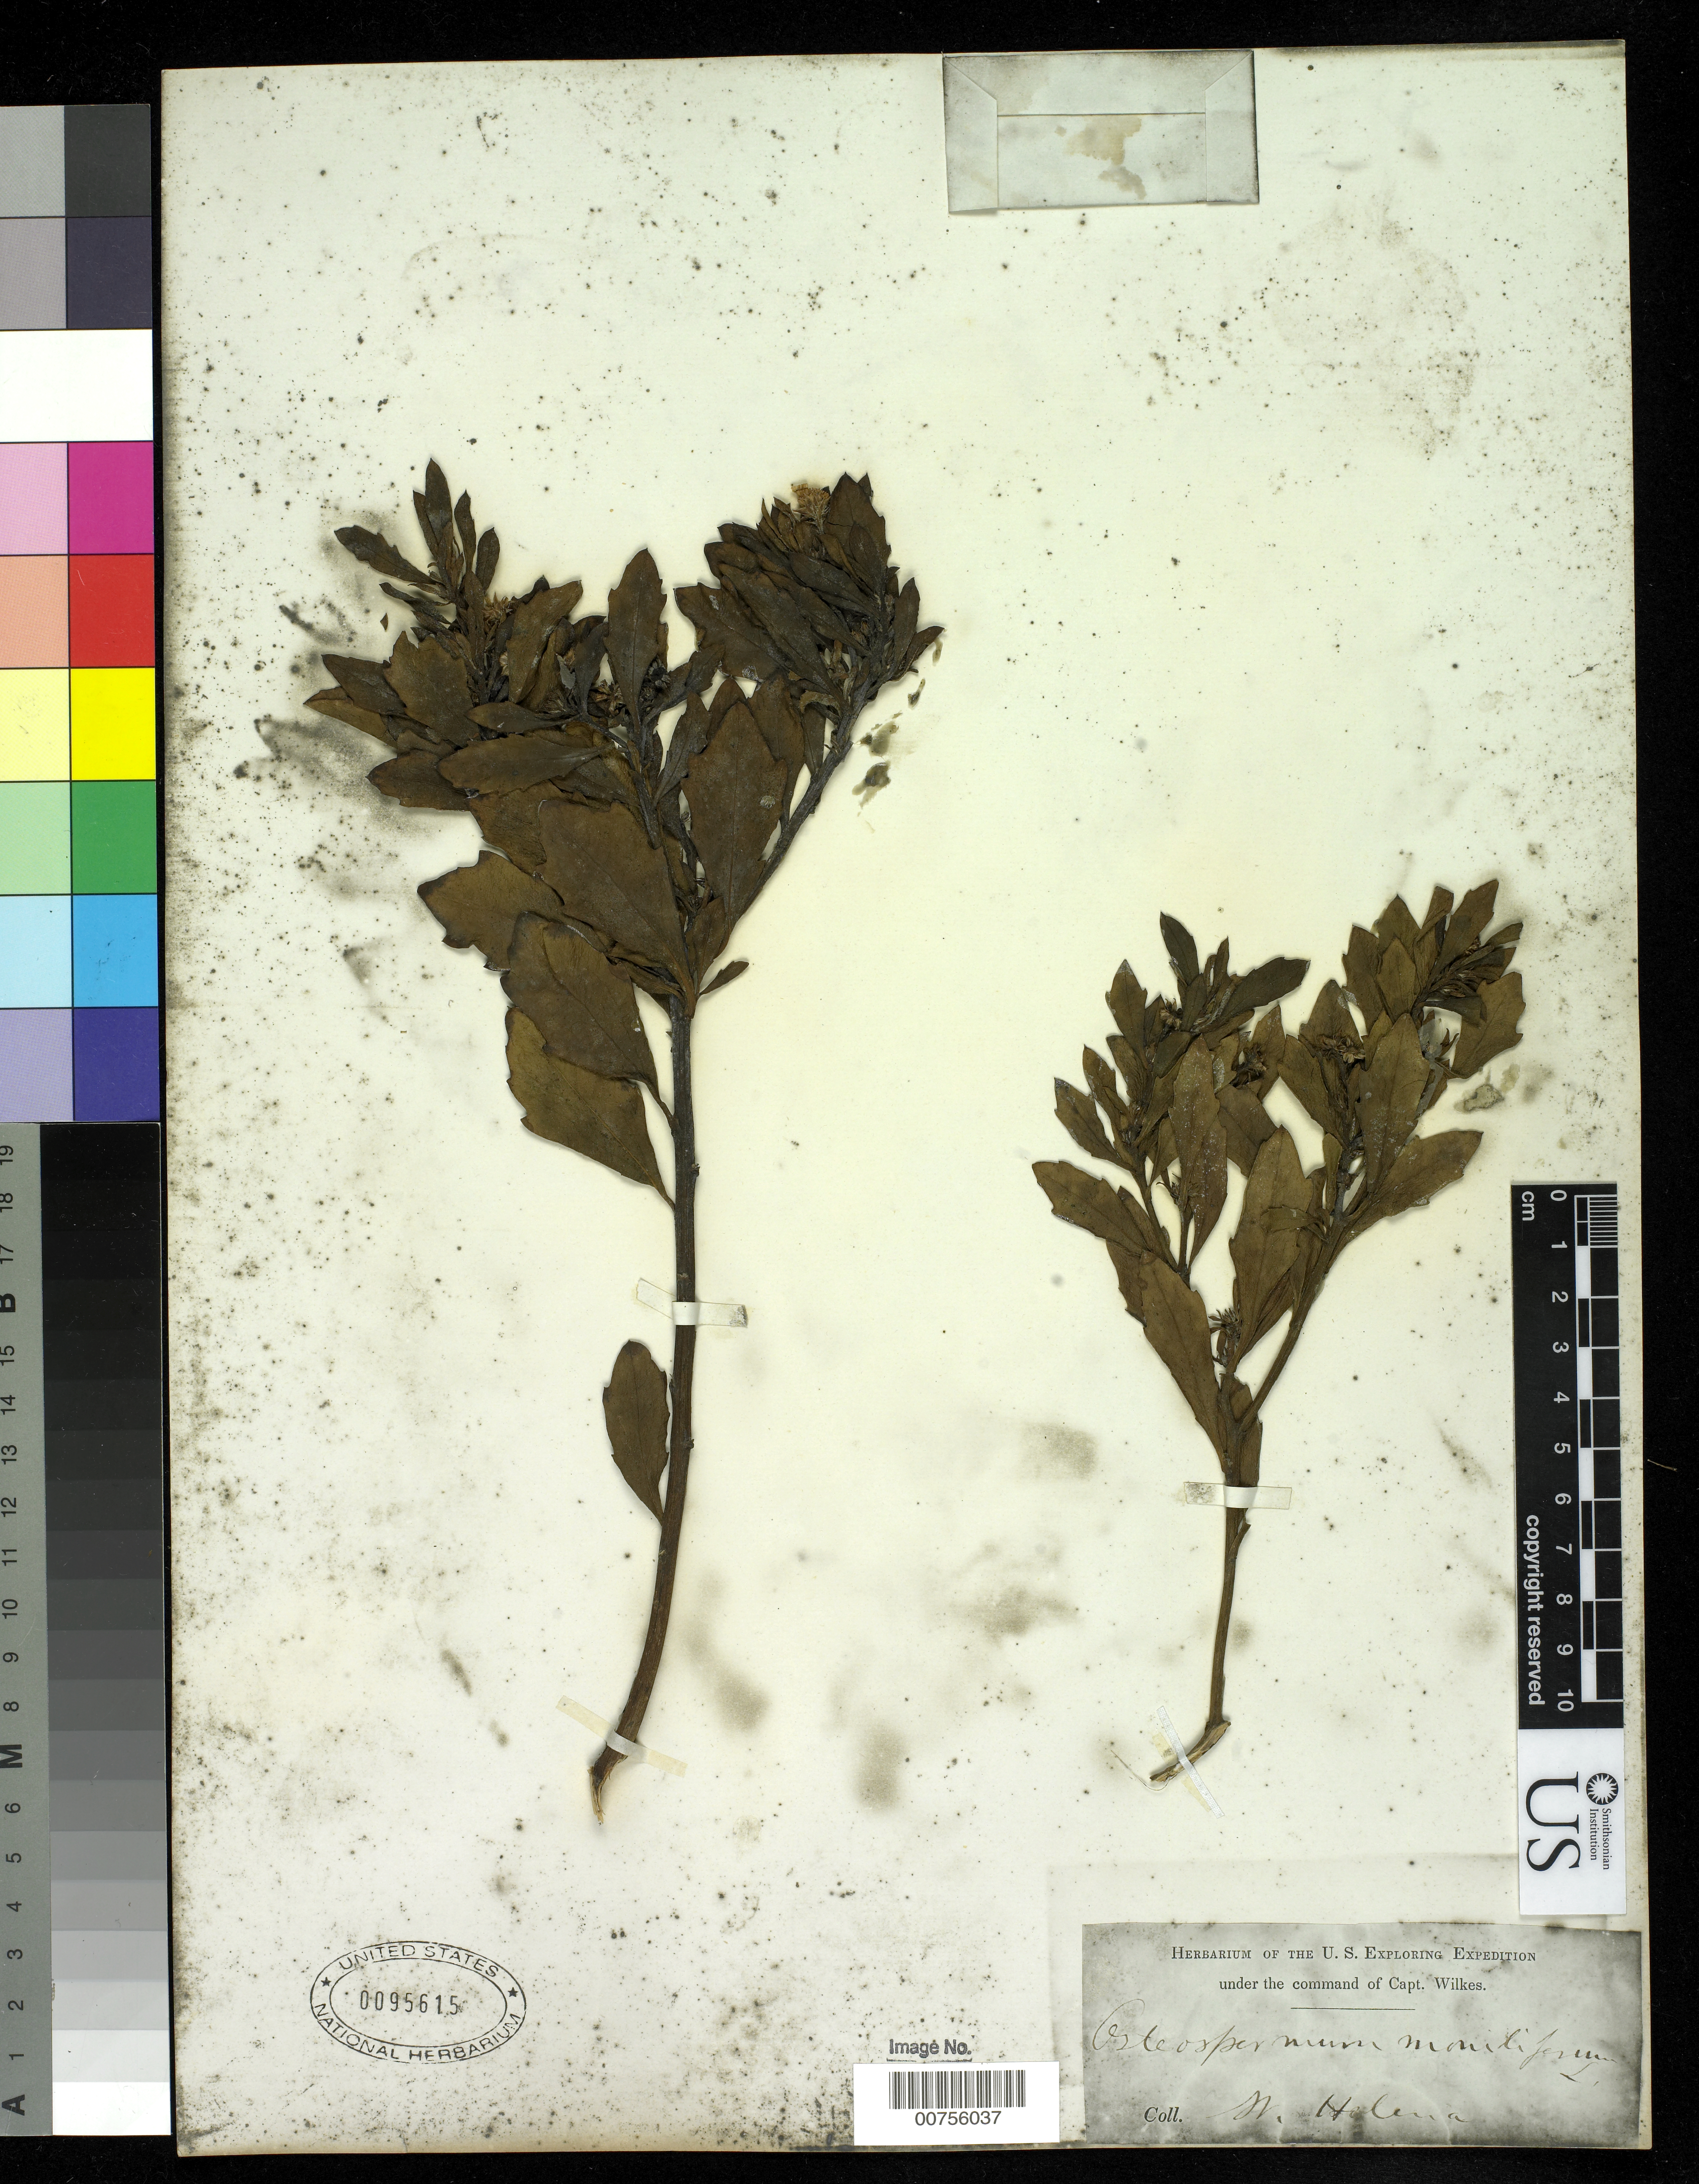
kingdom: Plantae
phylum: Tracheophyta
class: Magnoliopsida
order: Asterales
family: Asteraceae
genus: Chrysanthemoides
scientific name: Chrysanthemoides monilifera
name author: (L.) Norl.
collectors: Wilkes Explor. Exped.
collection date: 1838/1842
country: St. Helena Islands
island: St. Helena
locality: N. Helena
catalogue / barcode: US 95615